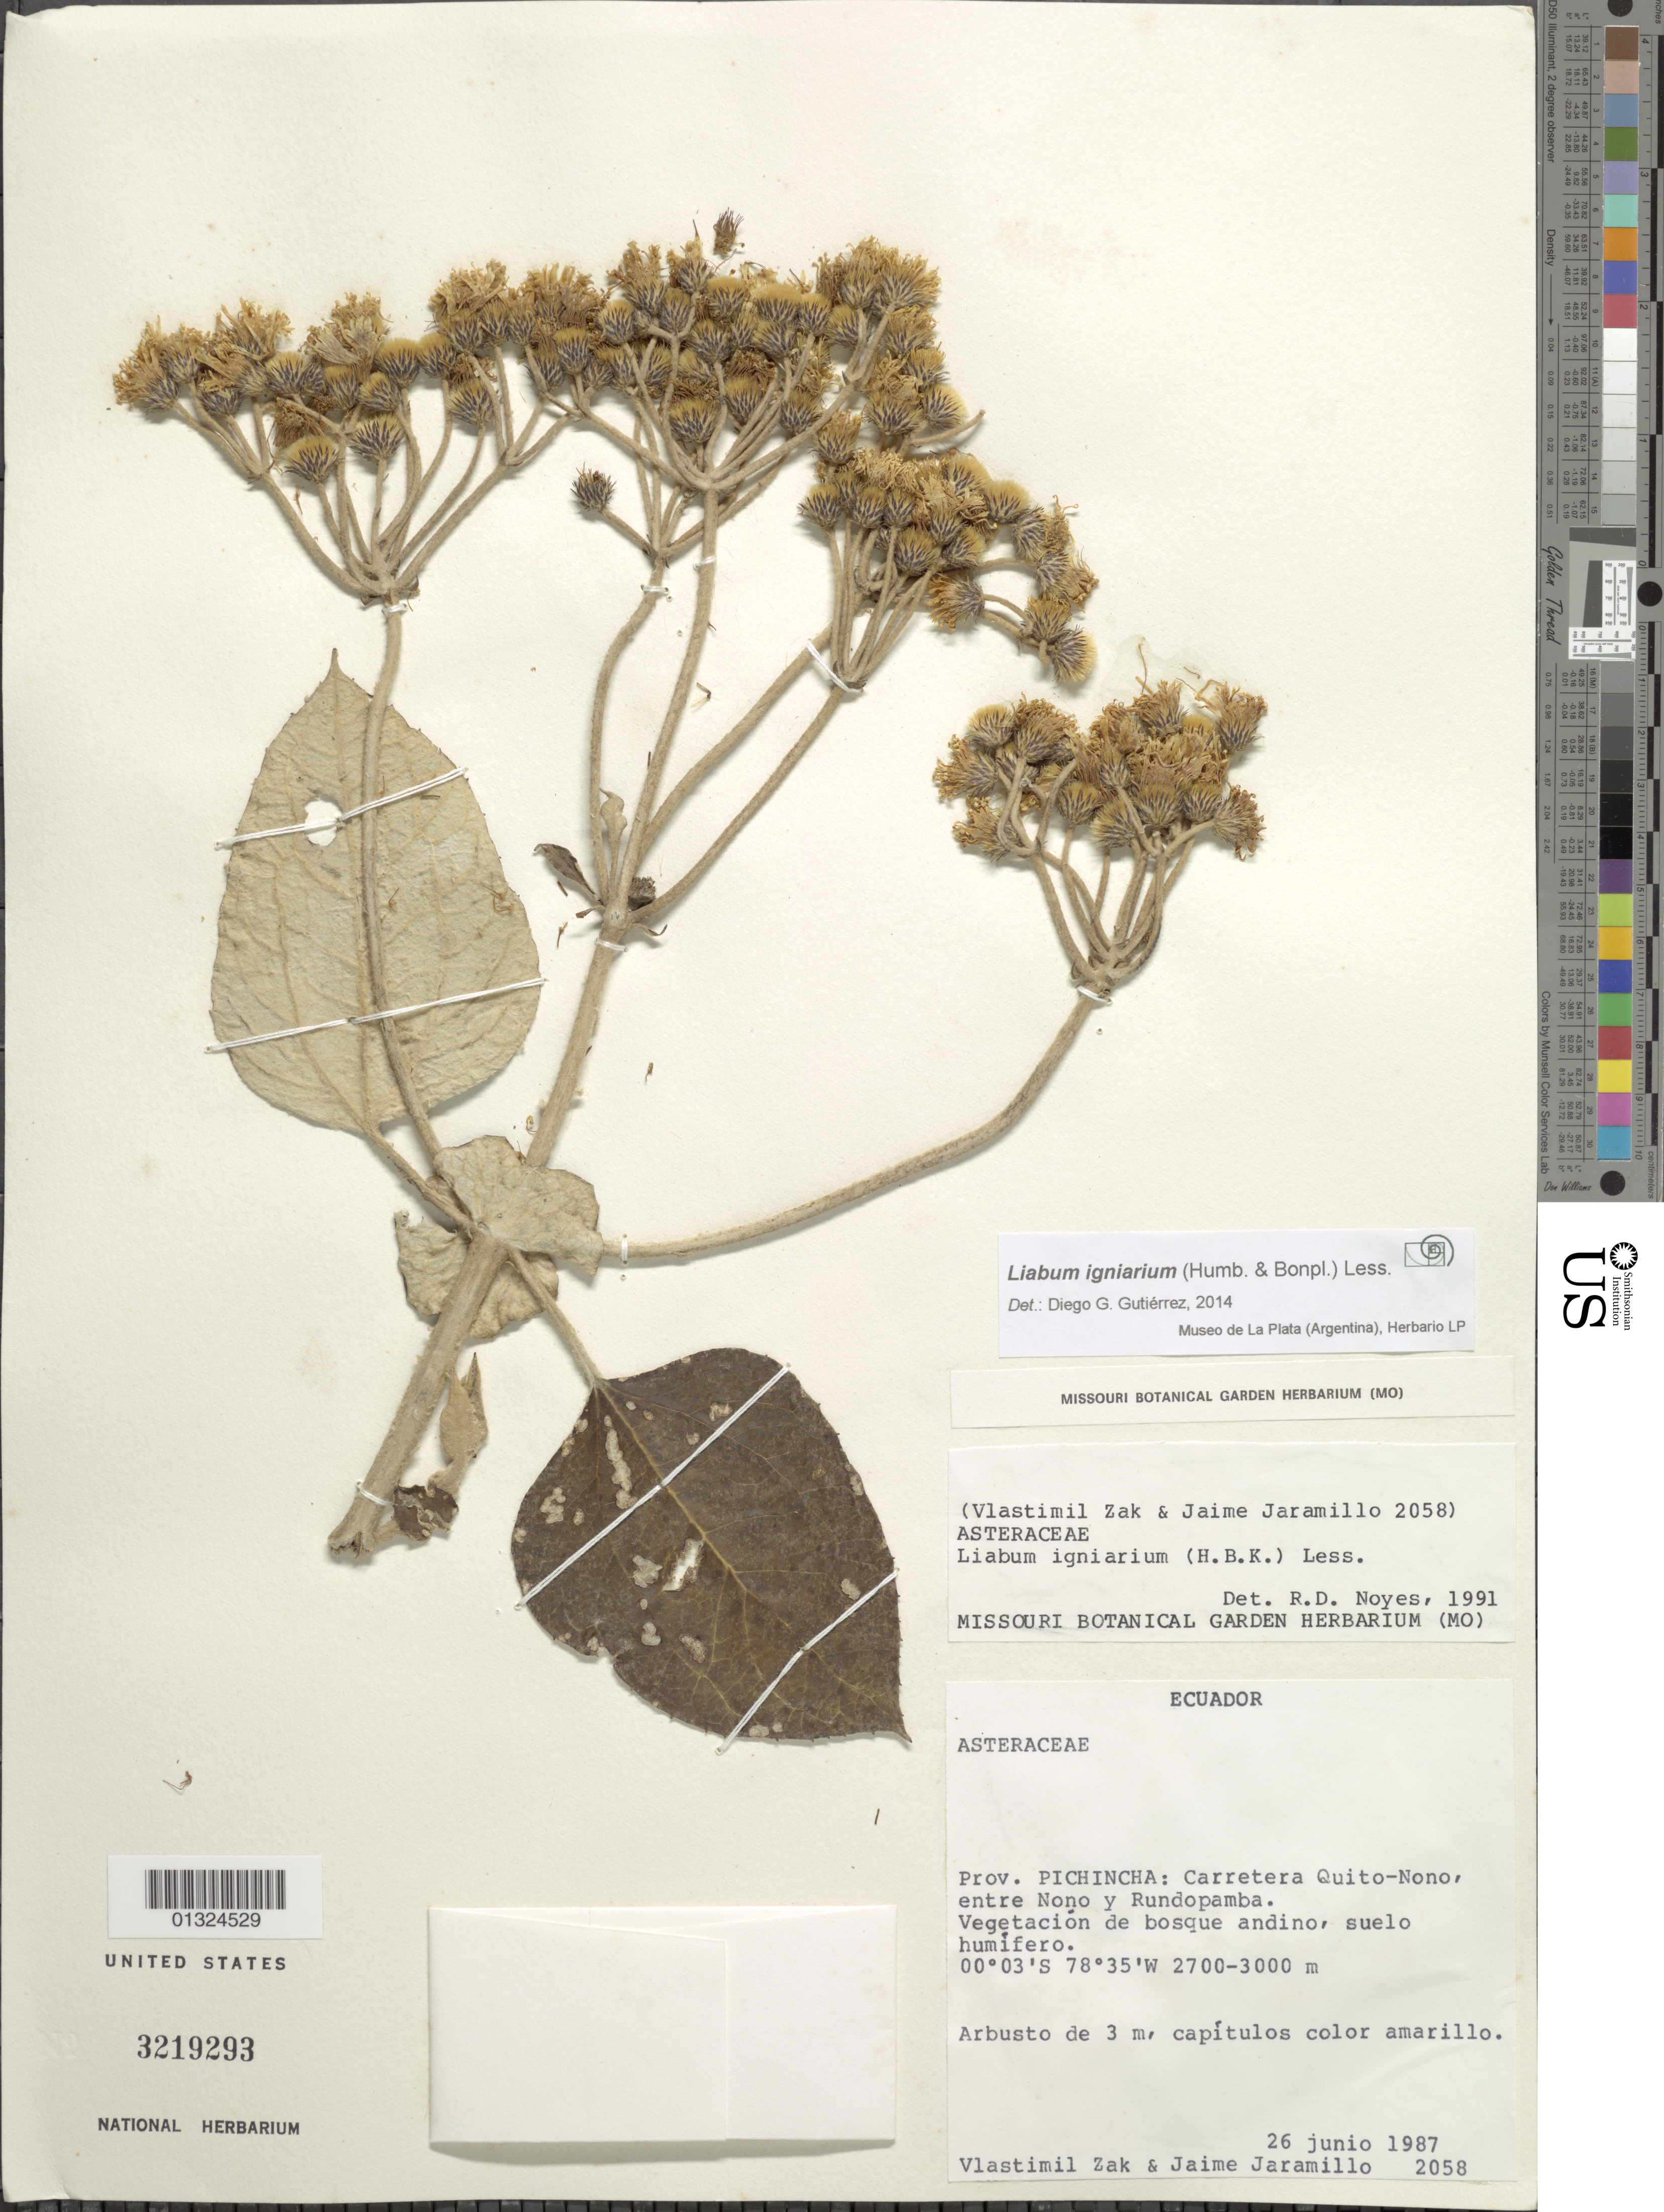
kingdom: Plantae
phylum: Tracheophyta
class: Magnoliopsida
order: Asterales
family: Asteraceae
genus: Liabum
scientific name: Liabum igniarium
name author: Less.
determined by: Gutierrez, D. G.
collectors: V. Zak & J. Jaramillo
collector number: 2058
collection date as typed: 26 June 1987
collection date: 1987-06-26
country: Ecuador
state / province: Pichincha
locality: Carretera Quito-Nono, entre Nono y Rundopamba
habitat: Vegetacion de bosque andino, suelo humifero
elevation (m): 2700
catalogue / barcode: US 3219293